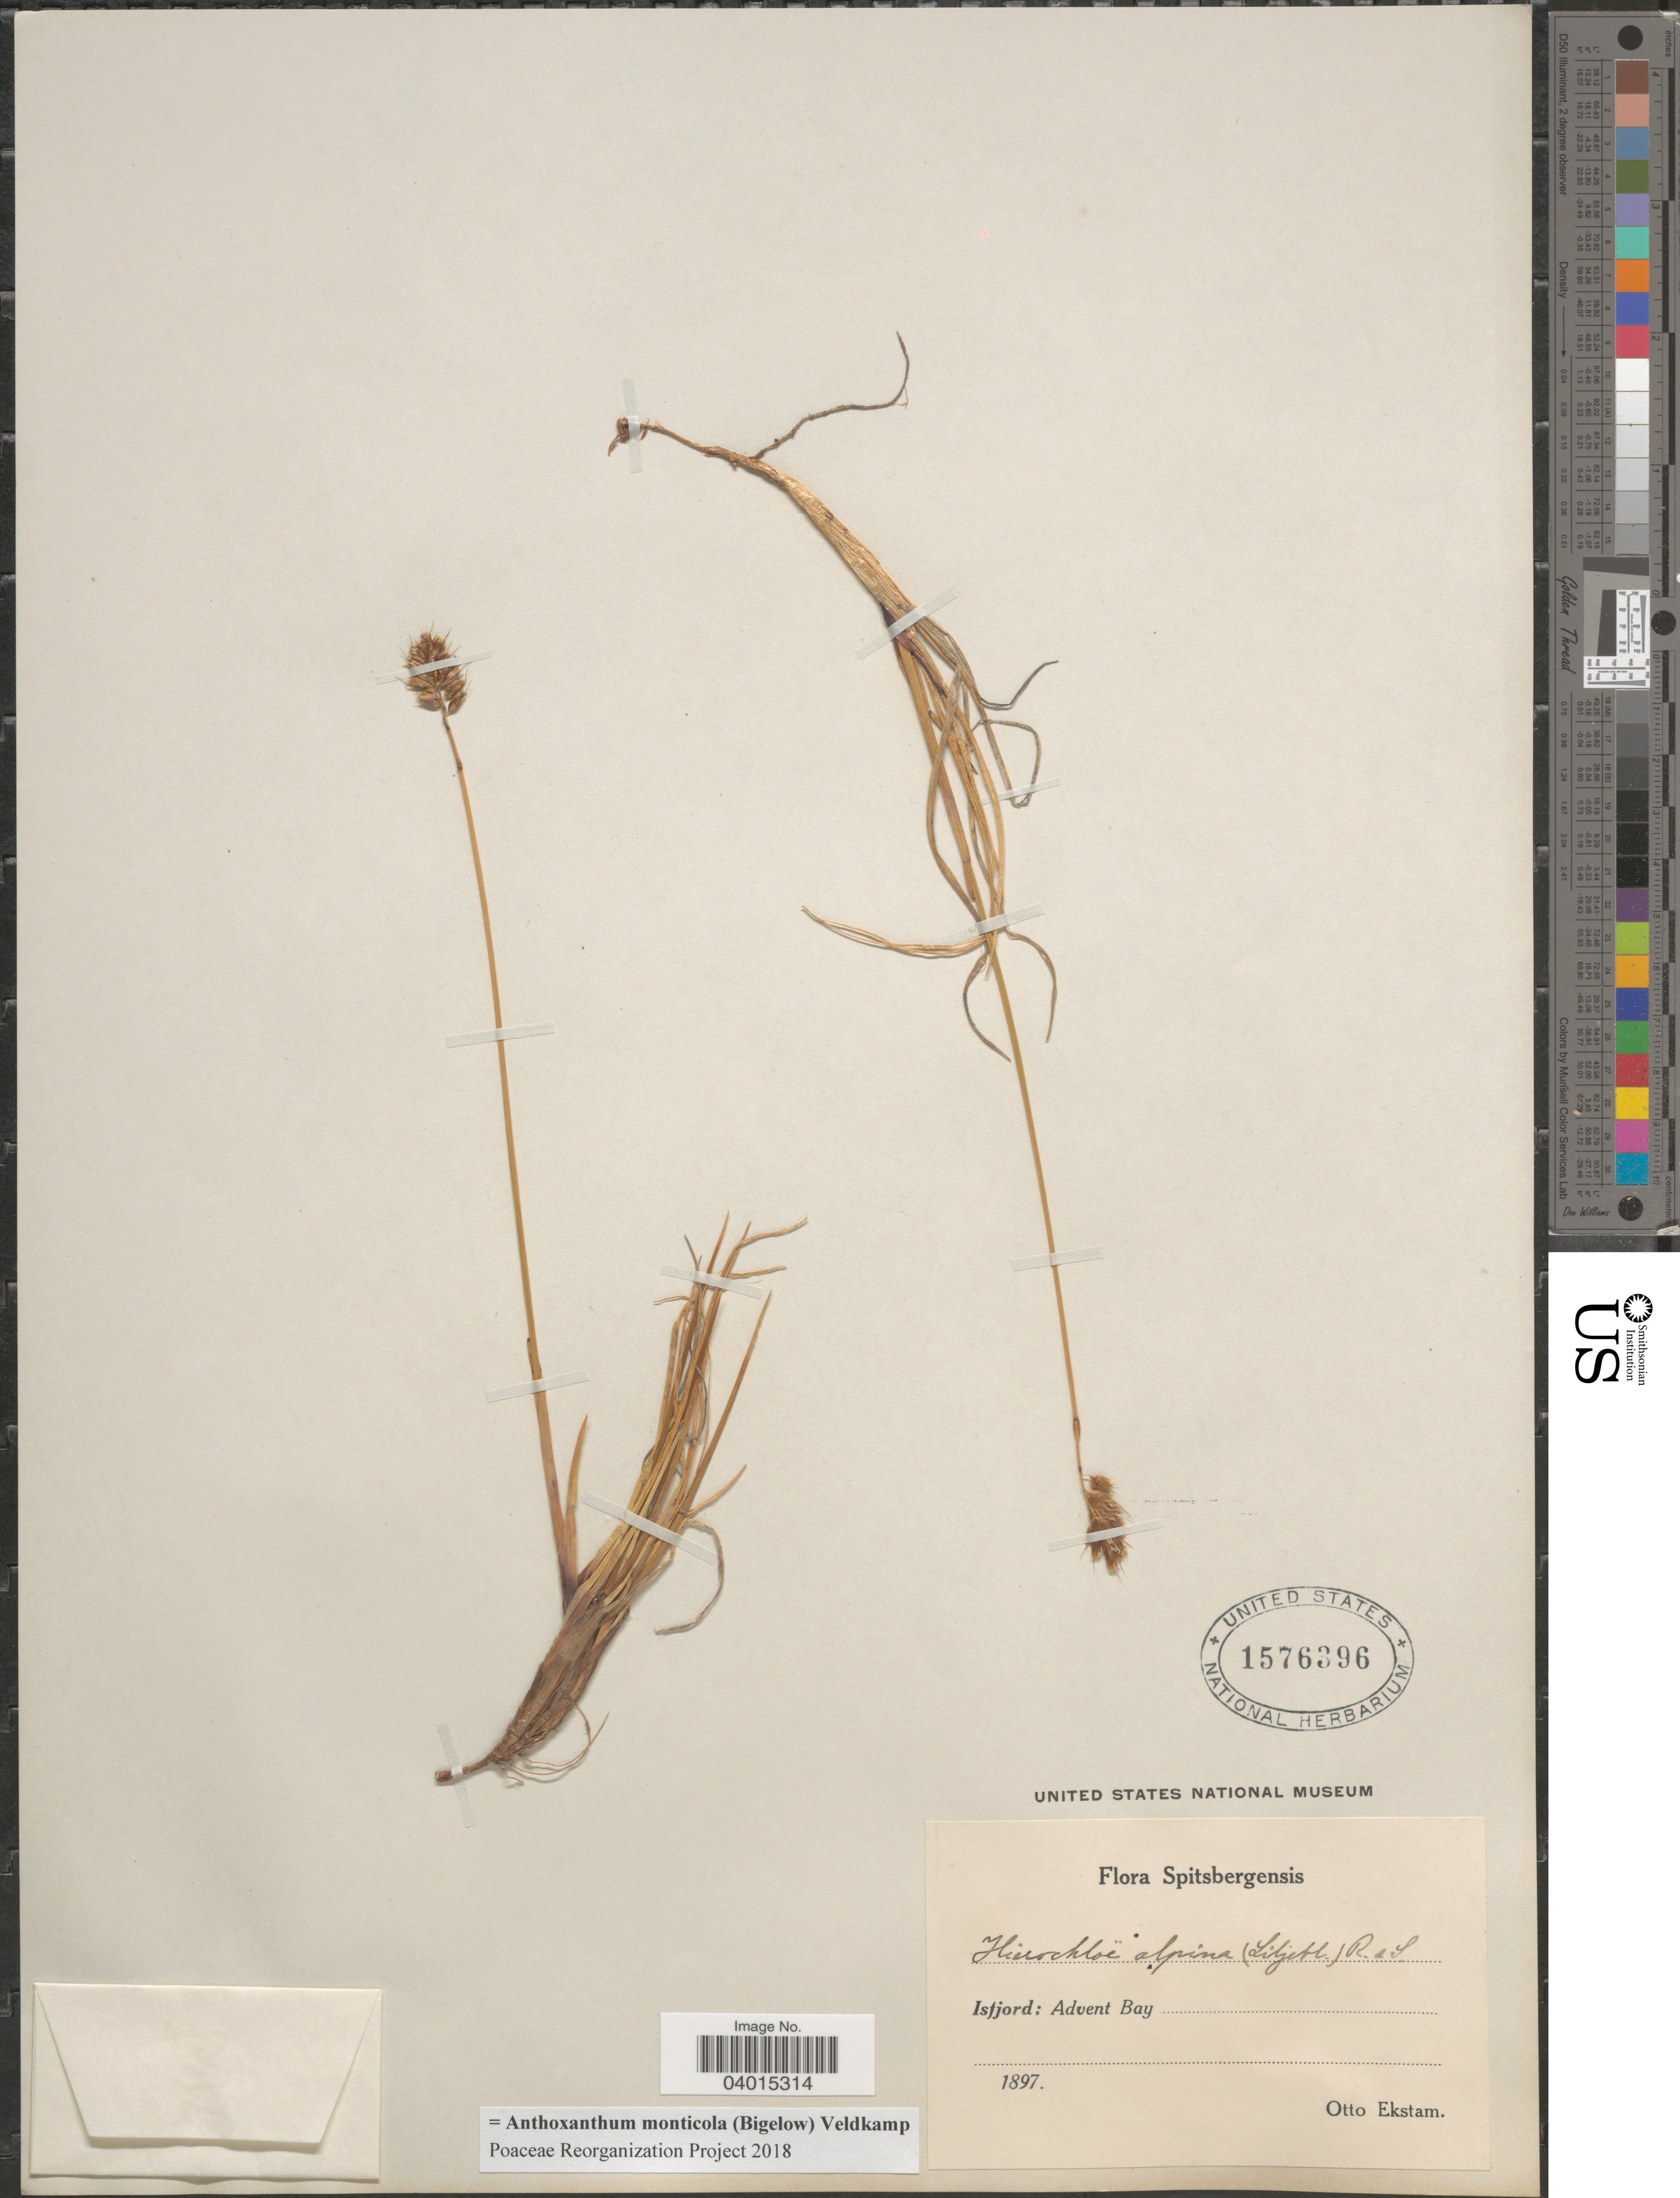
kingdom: Plantae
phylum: Tracheophyta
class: Liliopsida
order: Poales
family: Poaceae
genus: Anthoxanthum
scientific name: Anthoxanthum monticola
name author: (Bigelow) Veldkamp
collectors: O. Ekstam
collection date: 1897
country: Norway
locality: Spitsbergensis. Isfjord: Advent Bay.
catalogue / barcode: US 1576396